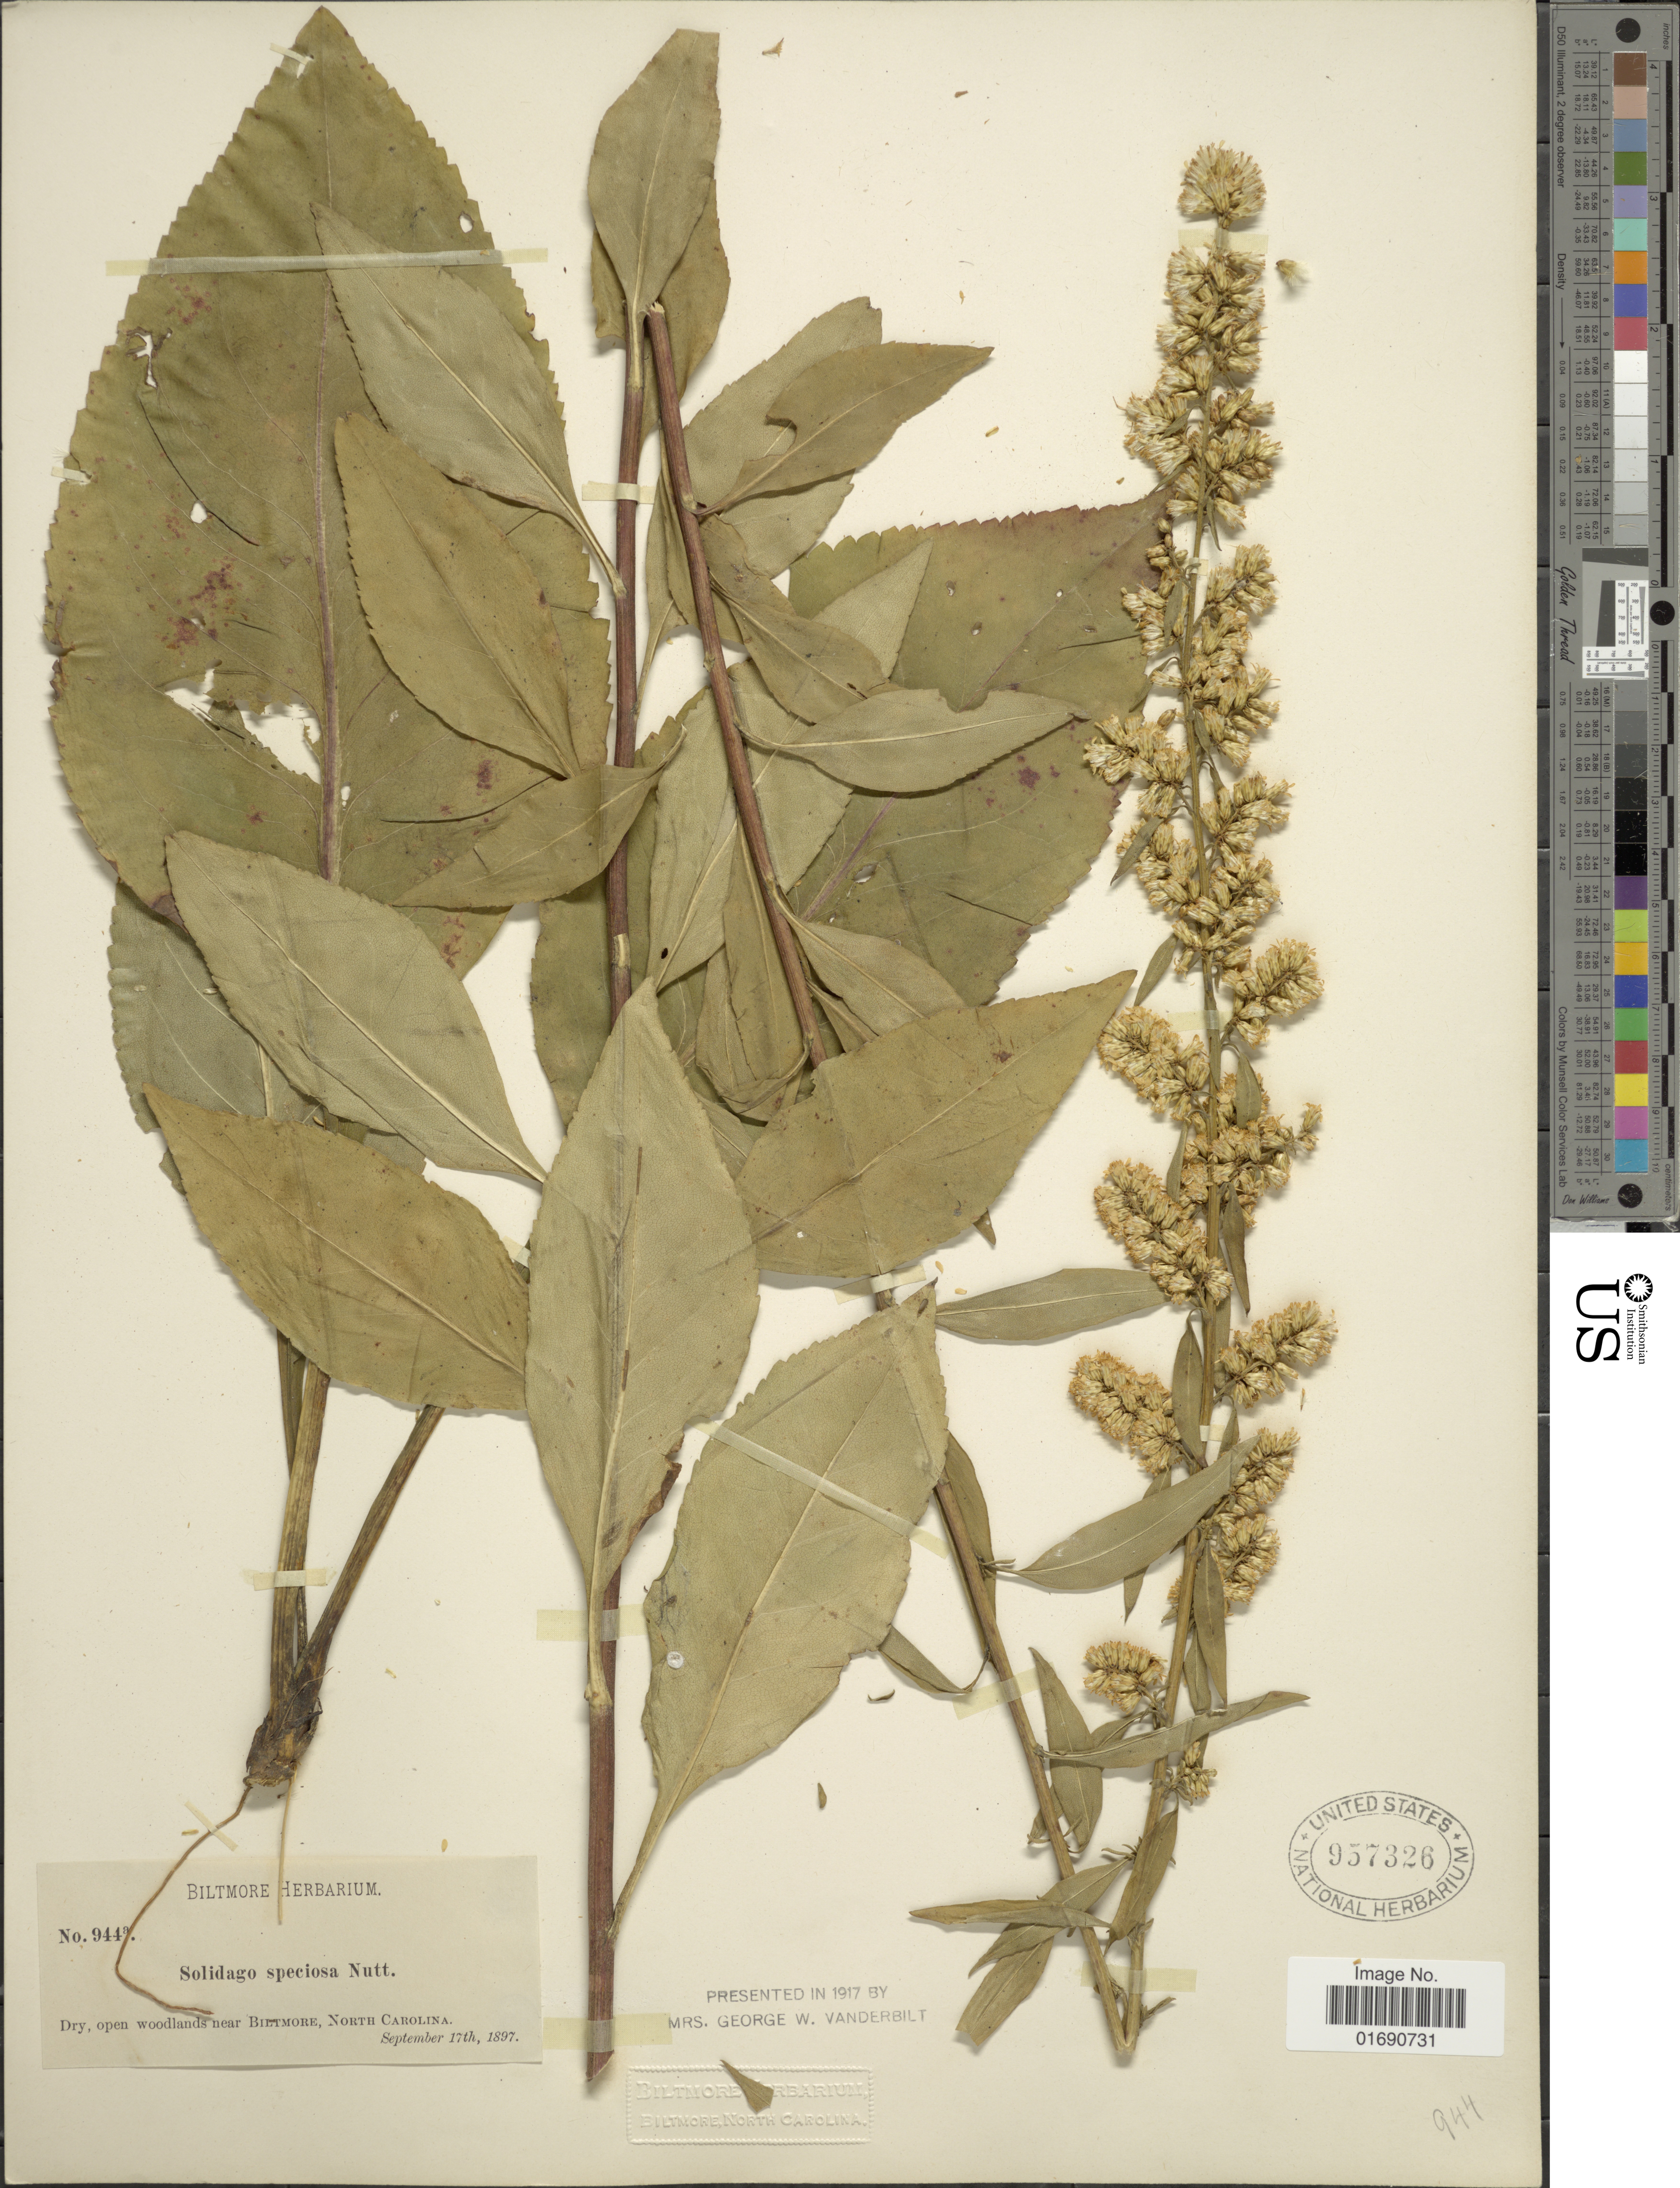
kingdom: Plantae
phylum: Tracheophyta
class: Magnoliopsida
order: Asterales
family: Asteraceae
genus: Solidago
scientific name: Solidago speciosa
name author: Nutt.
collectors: ex herb. Biltmore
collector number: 944a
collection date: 1897-09-17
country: United States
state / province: North Carolina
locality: Dry, open woodlands near Biltmore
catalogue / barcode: US 957326